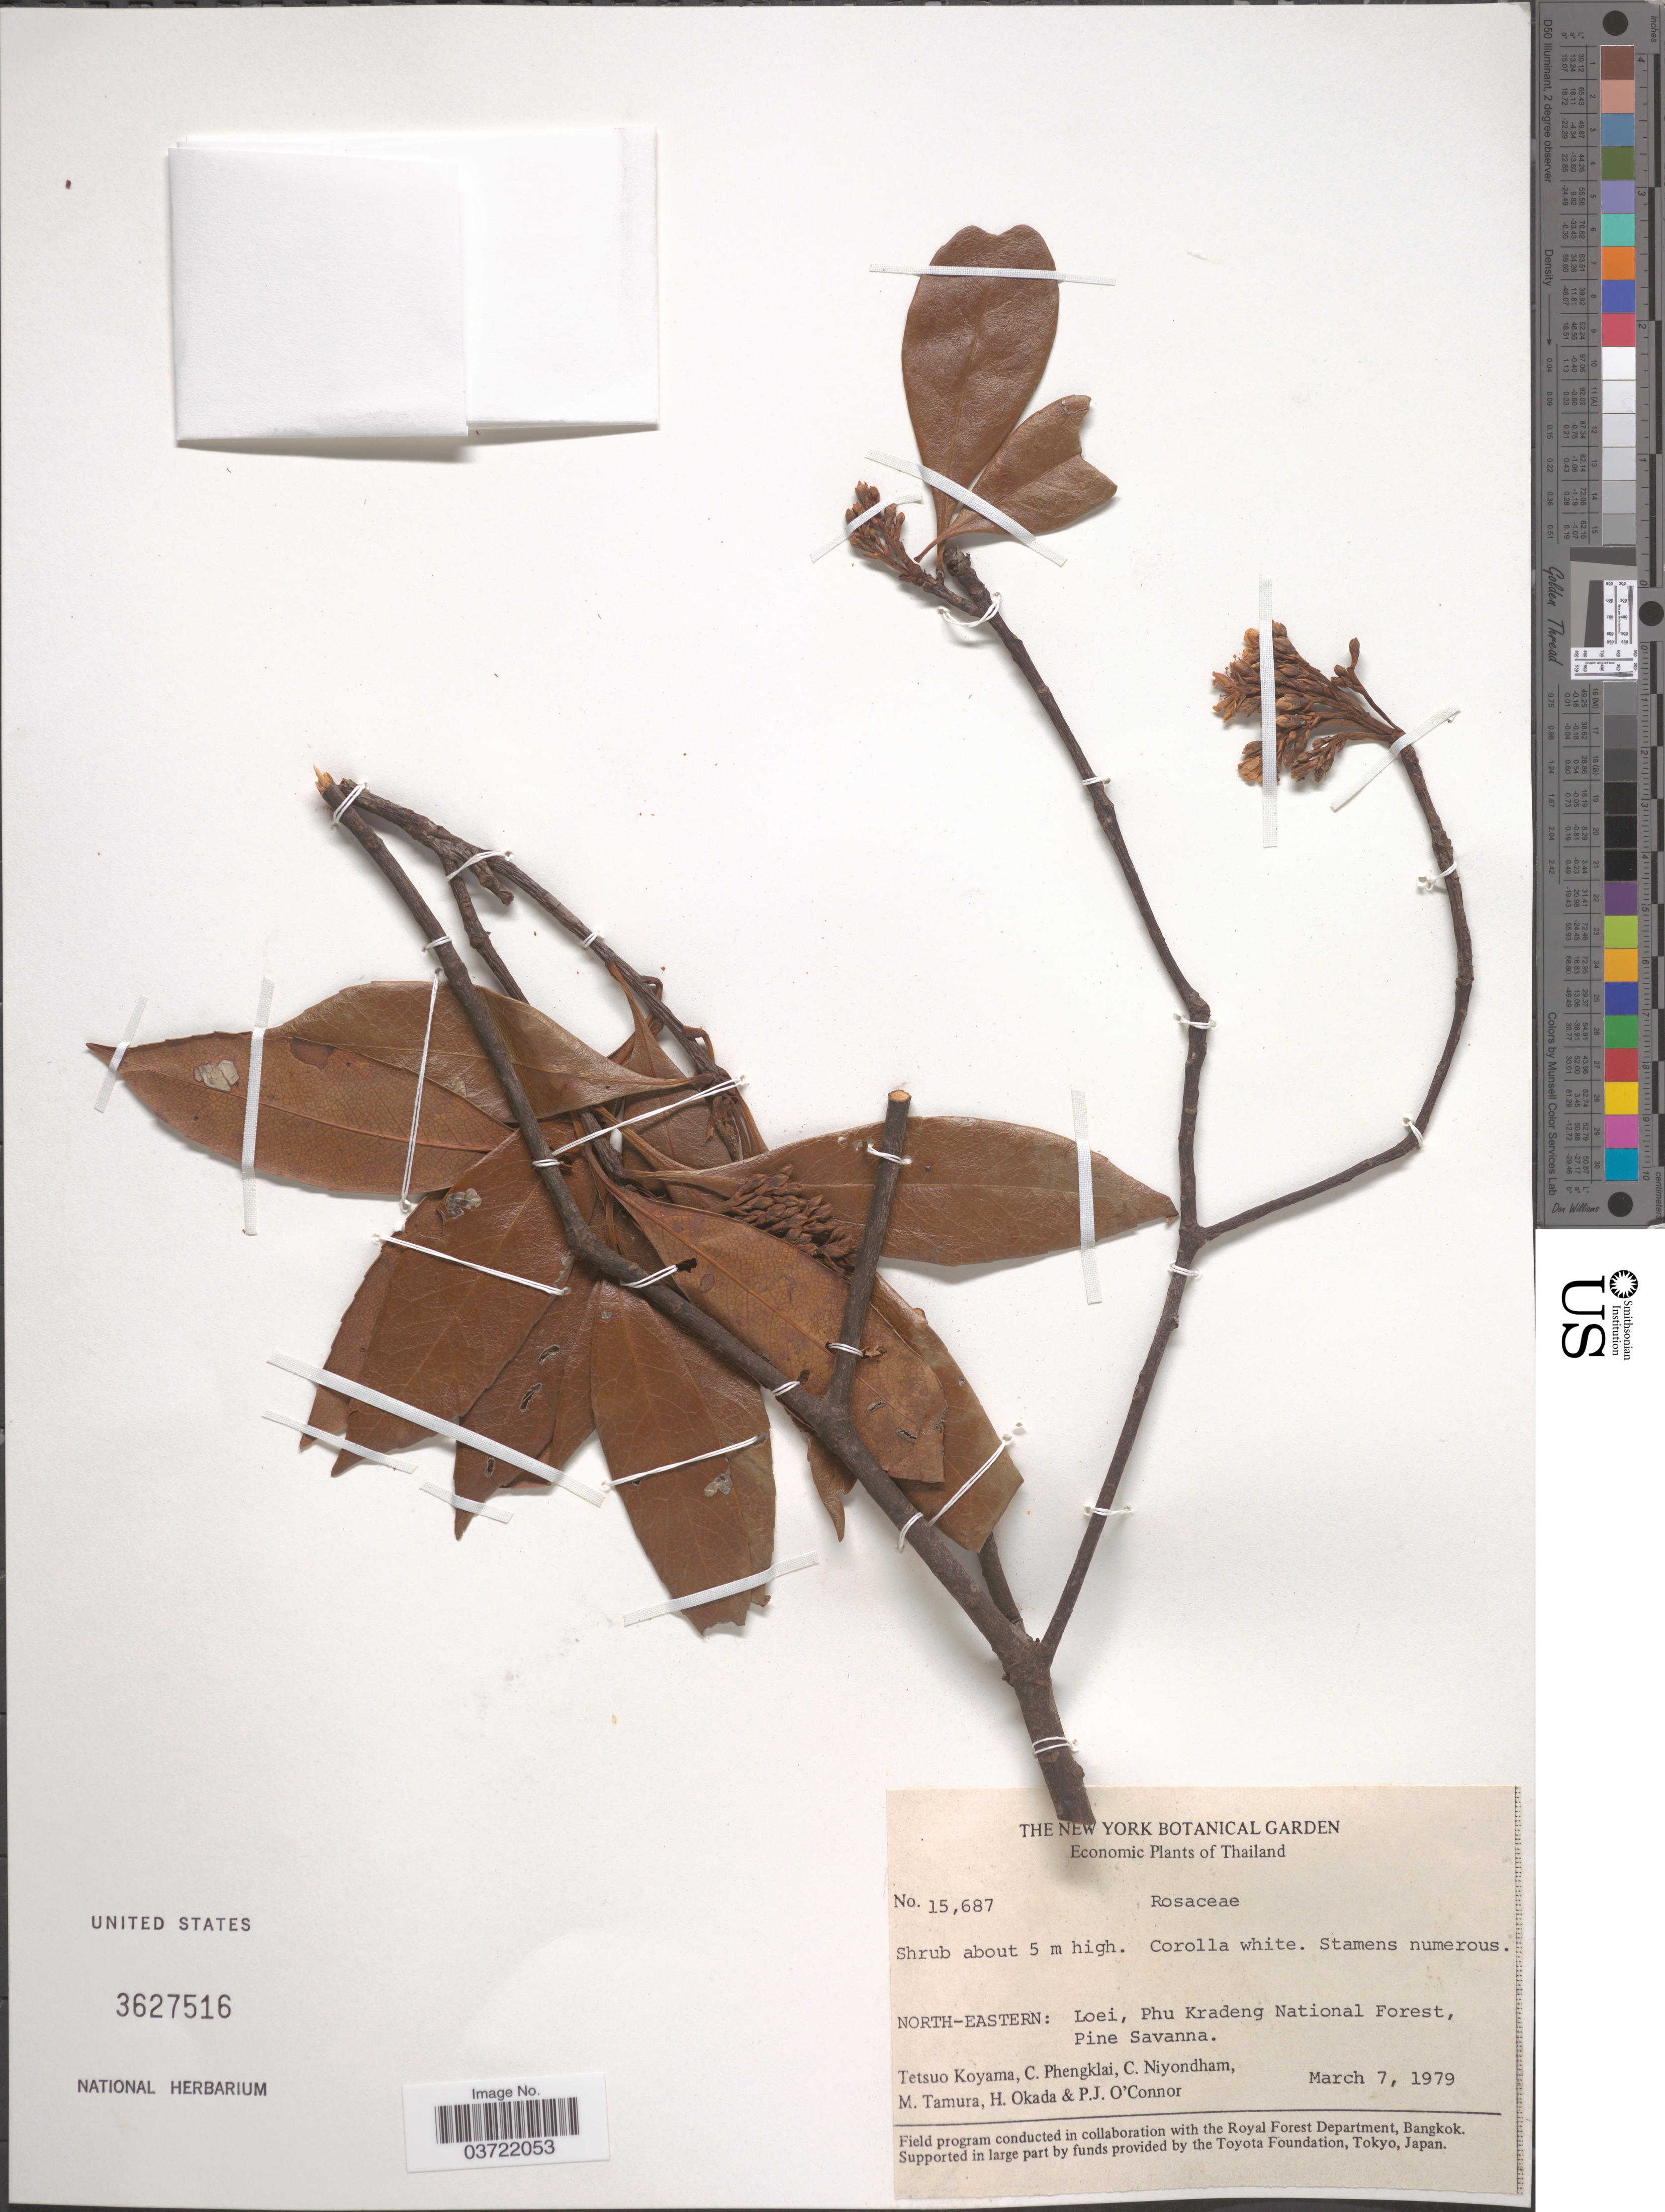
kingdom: Plantae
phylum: Tracheophyta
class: Liliopsida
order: Poales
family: Juncaceae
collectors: T. Koyama, C. Phengklai, C. Niyondham, M. Tamura & et al.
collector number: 15687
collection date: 1979-03-07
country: Thailand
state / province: Loei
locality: North-Eastern: Phu Kradeng National Forest, Pine Savanna.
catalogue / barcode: US 3627516